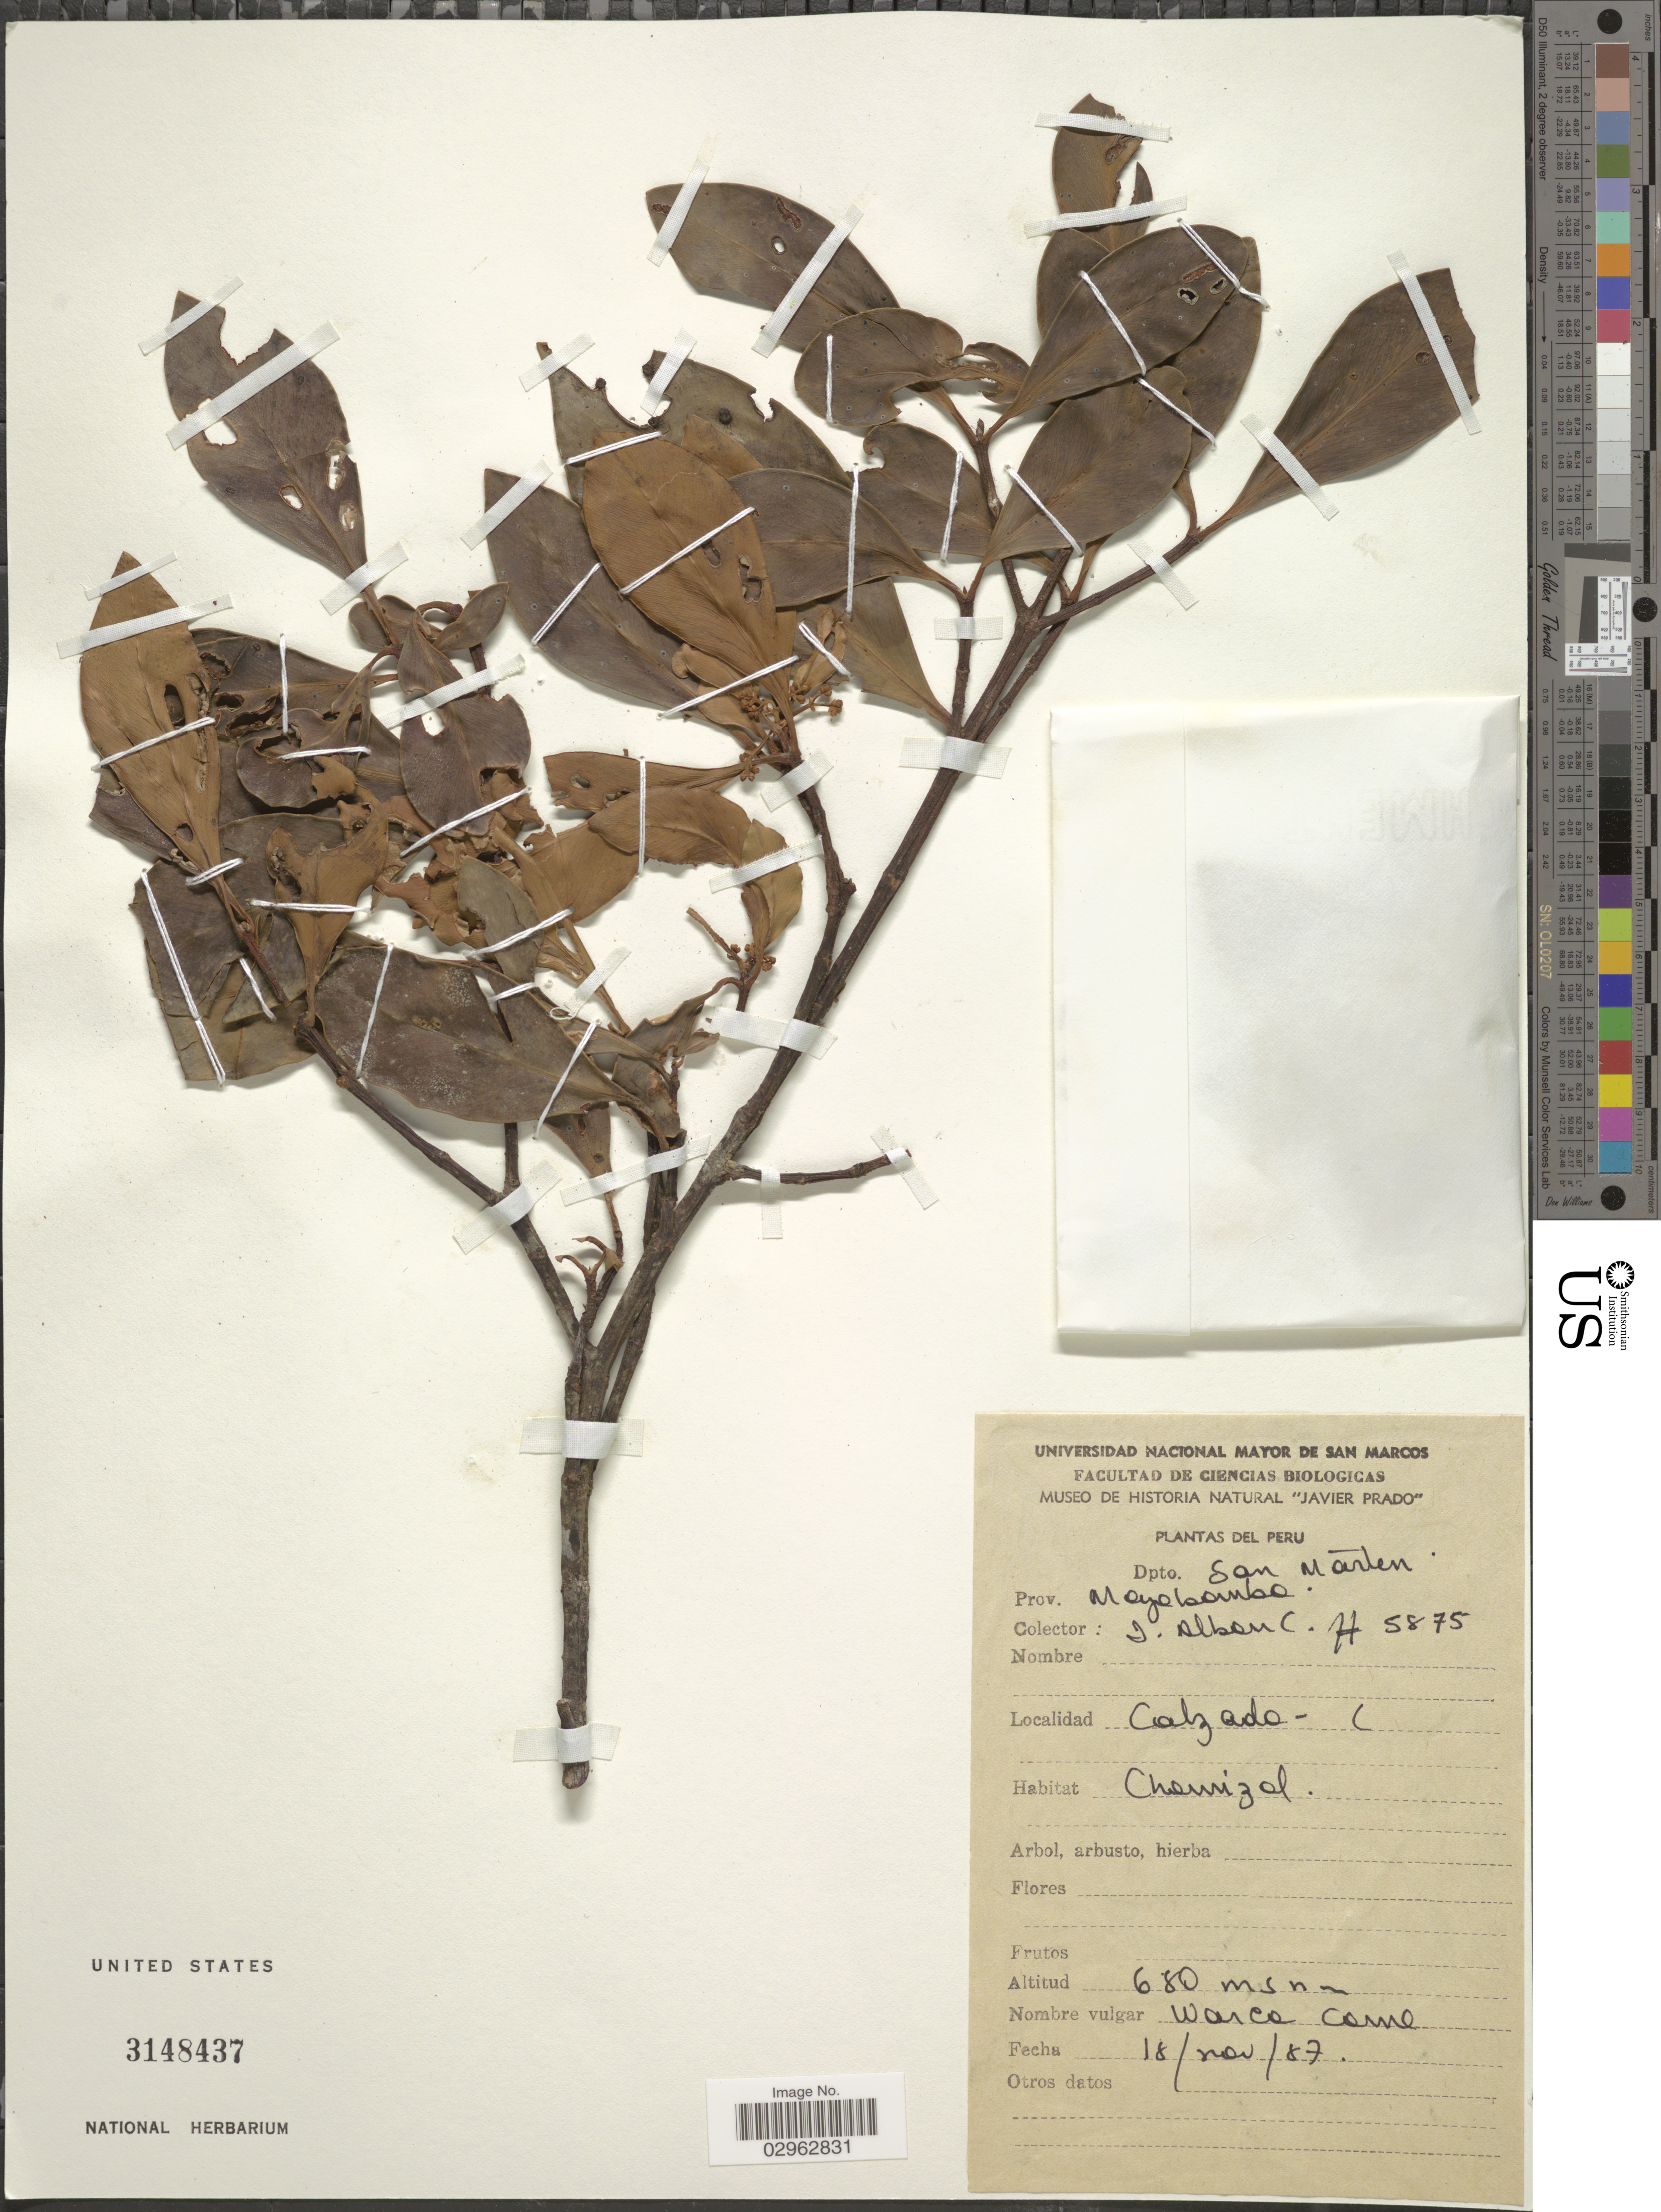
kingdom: Plantae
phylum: Tracheophyta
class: Magnoliopsida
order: Malpighiales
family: Clusiaceae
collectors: J. Alban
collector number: H5875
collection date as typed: Transcribed d/m/y: 18/11/87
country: Peru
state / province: San Martín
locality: Dpto. San Martín. Prov. Moyobamba. Calzada.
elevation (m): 680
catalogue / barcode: US 3148437